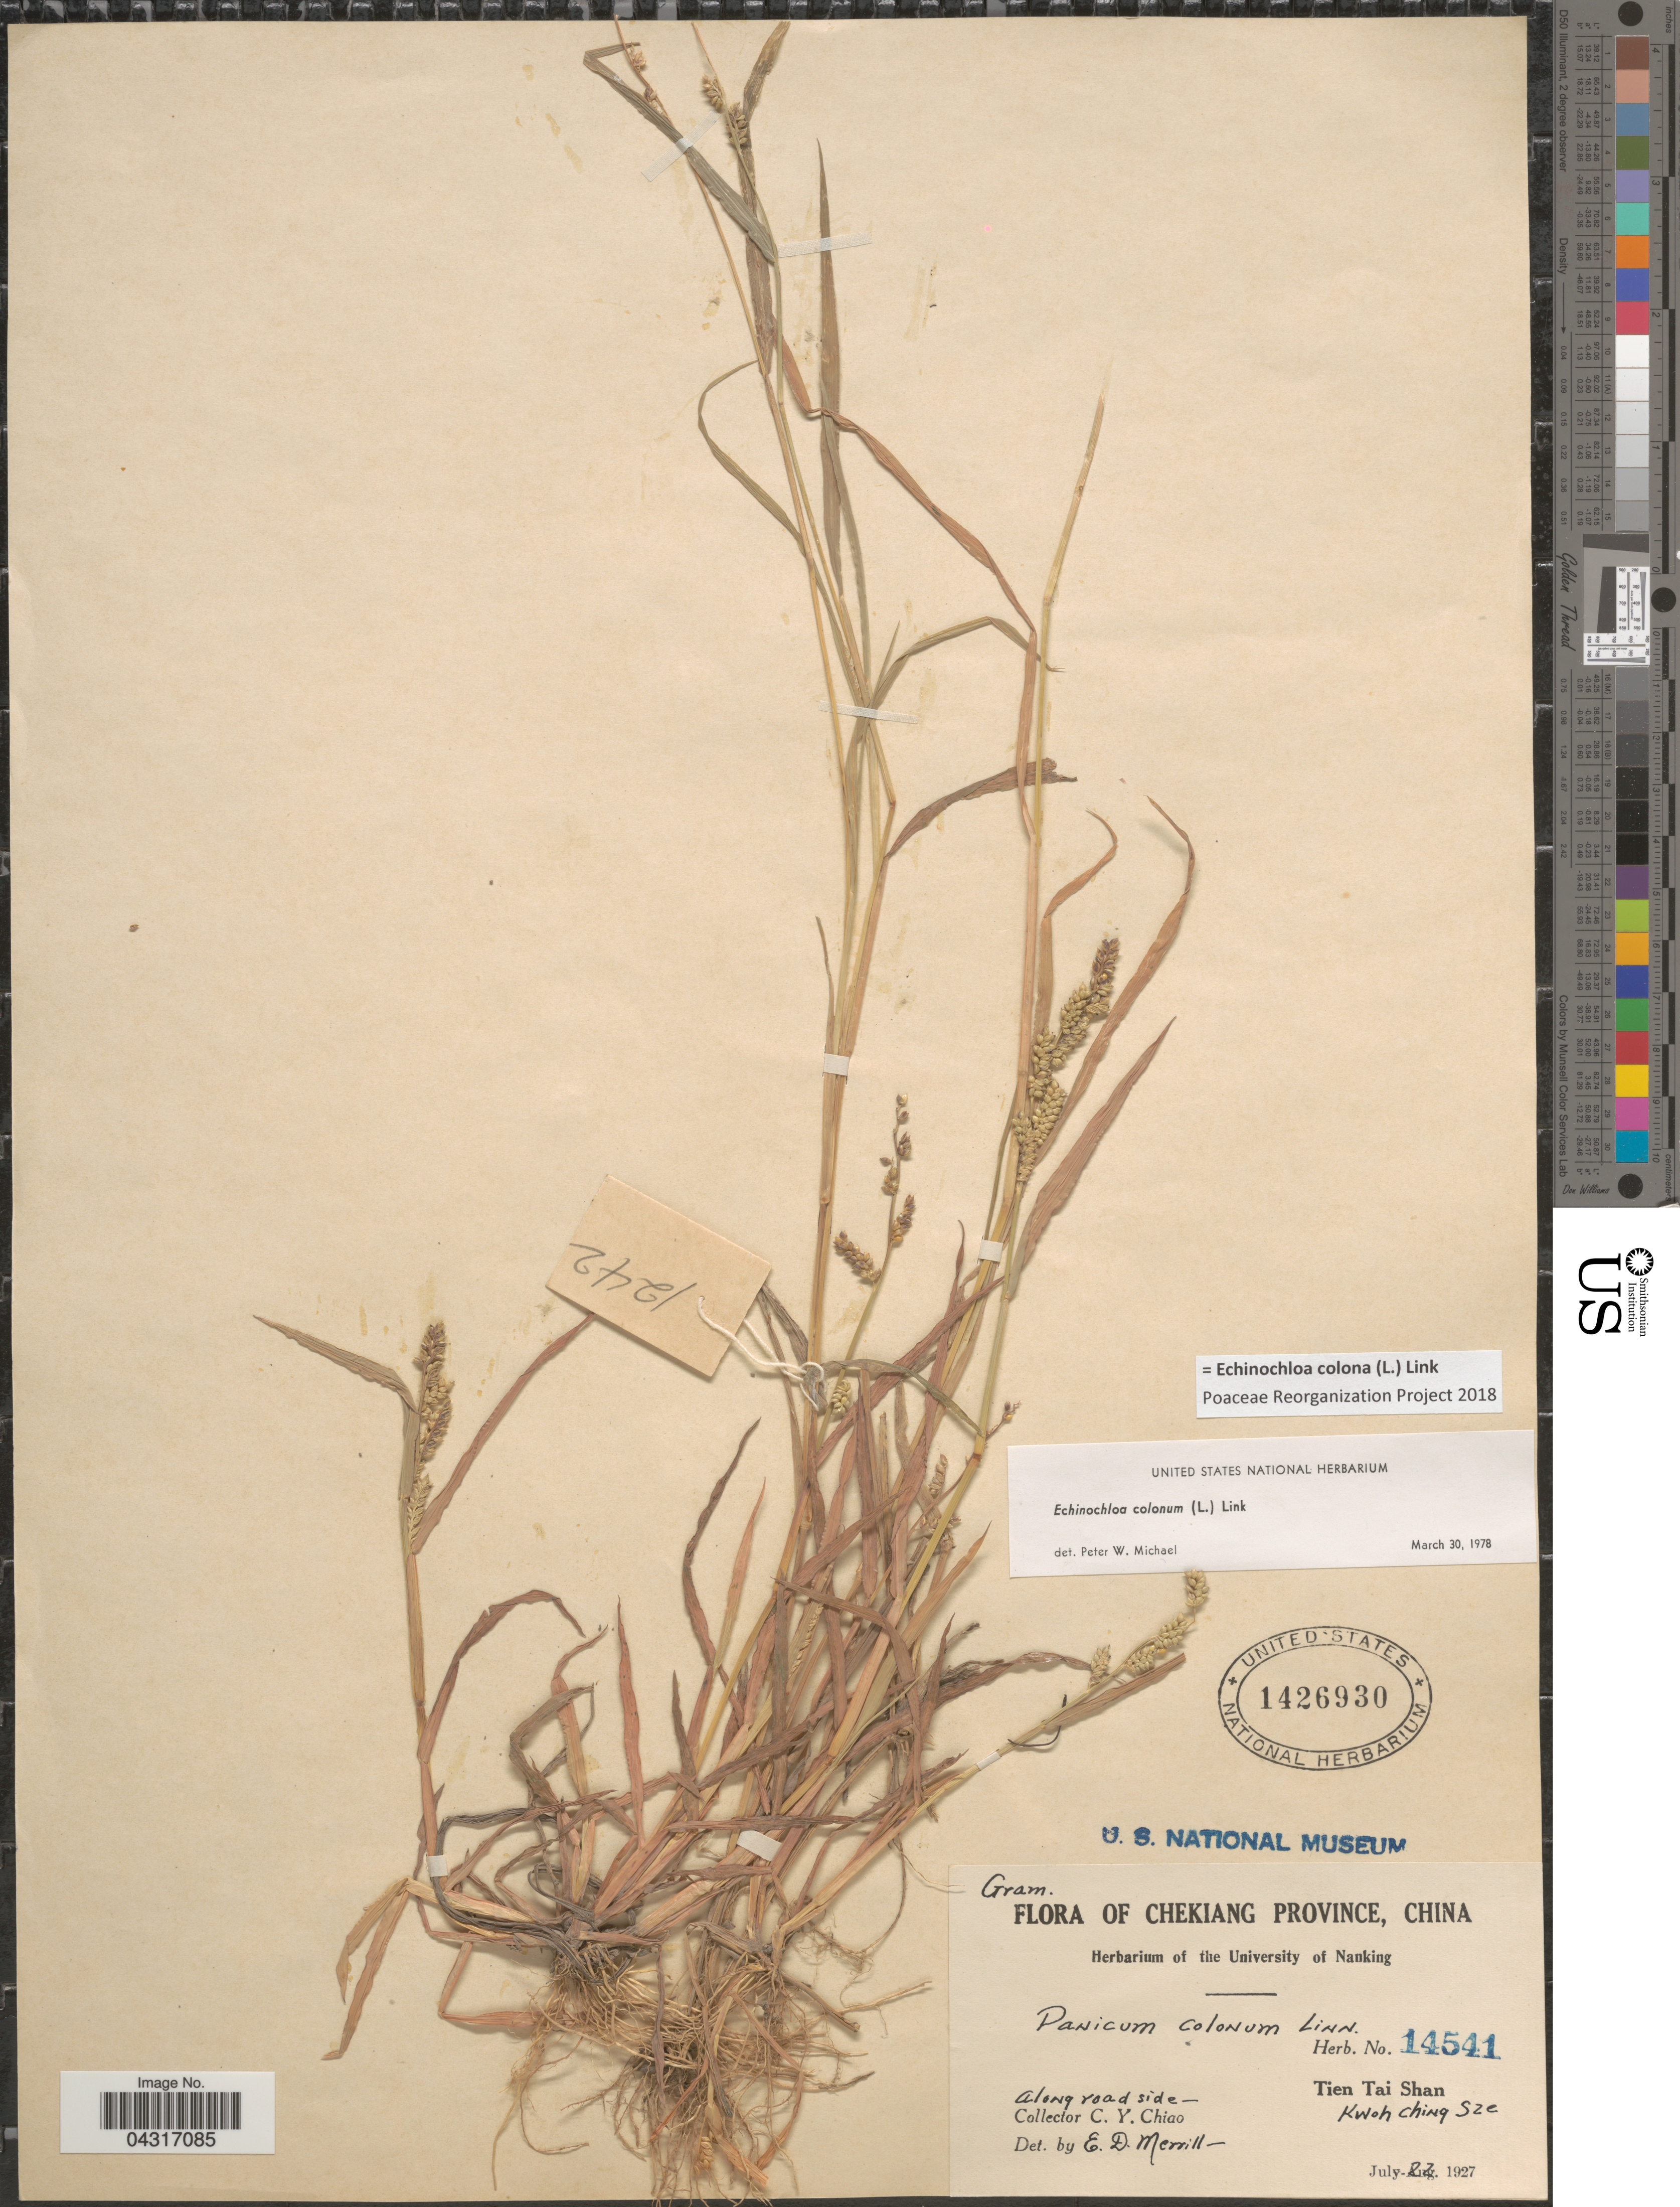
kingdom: Plantae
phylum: Tracheophyta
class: Liliopsida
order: Poales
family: Poaceae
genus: Echinochloa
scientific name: Echinochloa colona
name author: (L.) Link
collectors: C. Y. Chiao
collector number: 14541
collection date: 1927-07-22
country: China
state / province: Zhejiang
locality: Chekiang Province. Tien Tai Shan. Kwoh Ching Sze.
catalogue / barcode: US 1426930